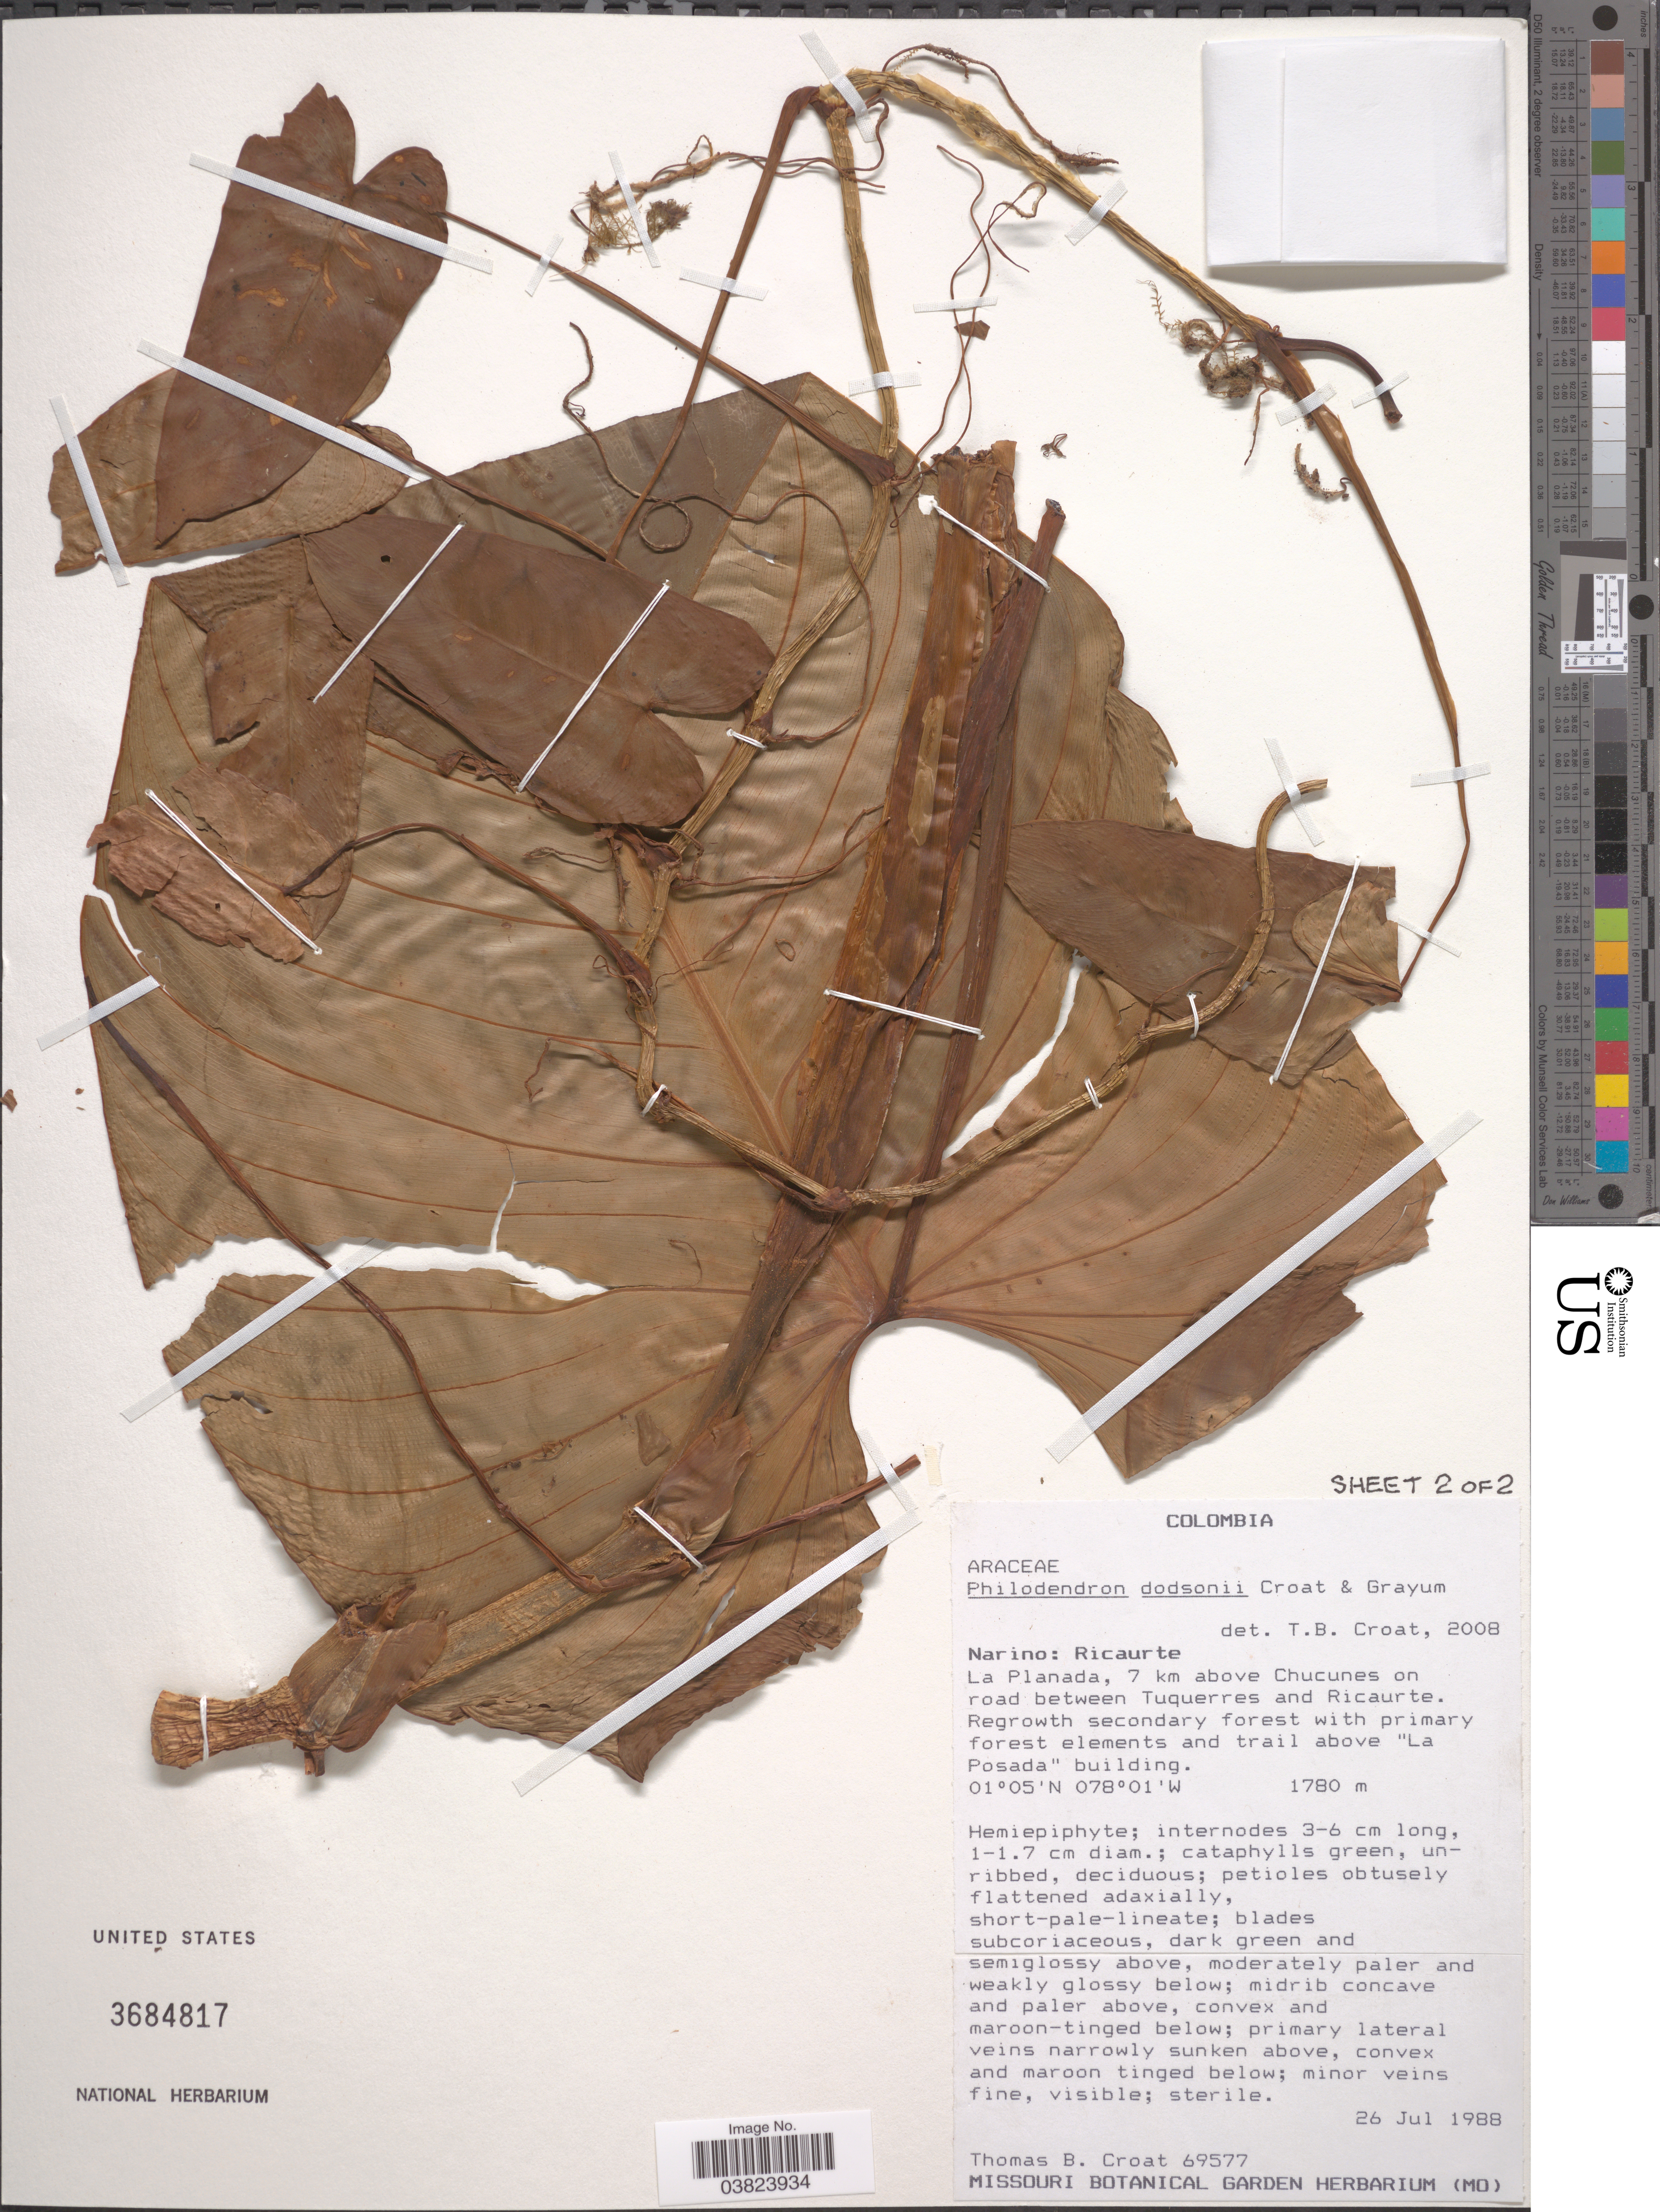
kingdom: Plantae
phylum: Tracheophyta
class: Liliopsida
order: Alismatales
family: Araceae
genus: Philodendron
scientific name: Philodendron dodsonii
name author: Croat & Grayum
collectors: T. B. Croat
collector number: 69577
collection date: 1988-07-26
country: Colombia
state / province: Nariño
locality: Ricaurte. La Planada, 7 km above Chucunes on road between Tuquerres and Ricaurte.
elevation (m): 1780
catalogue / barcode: US 3684817